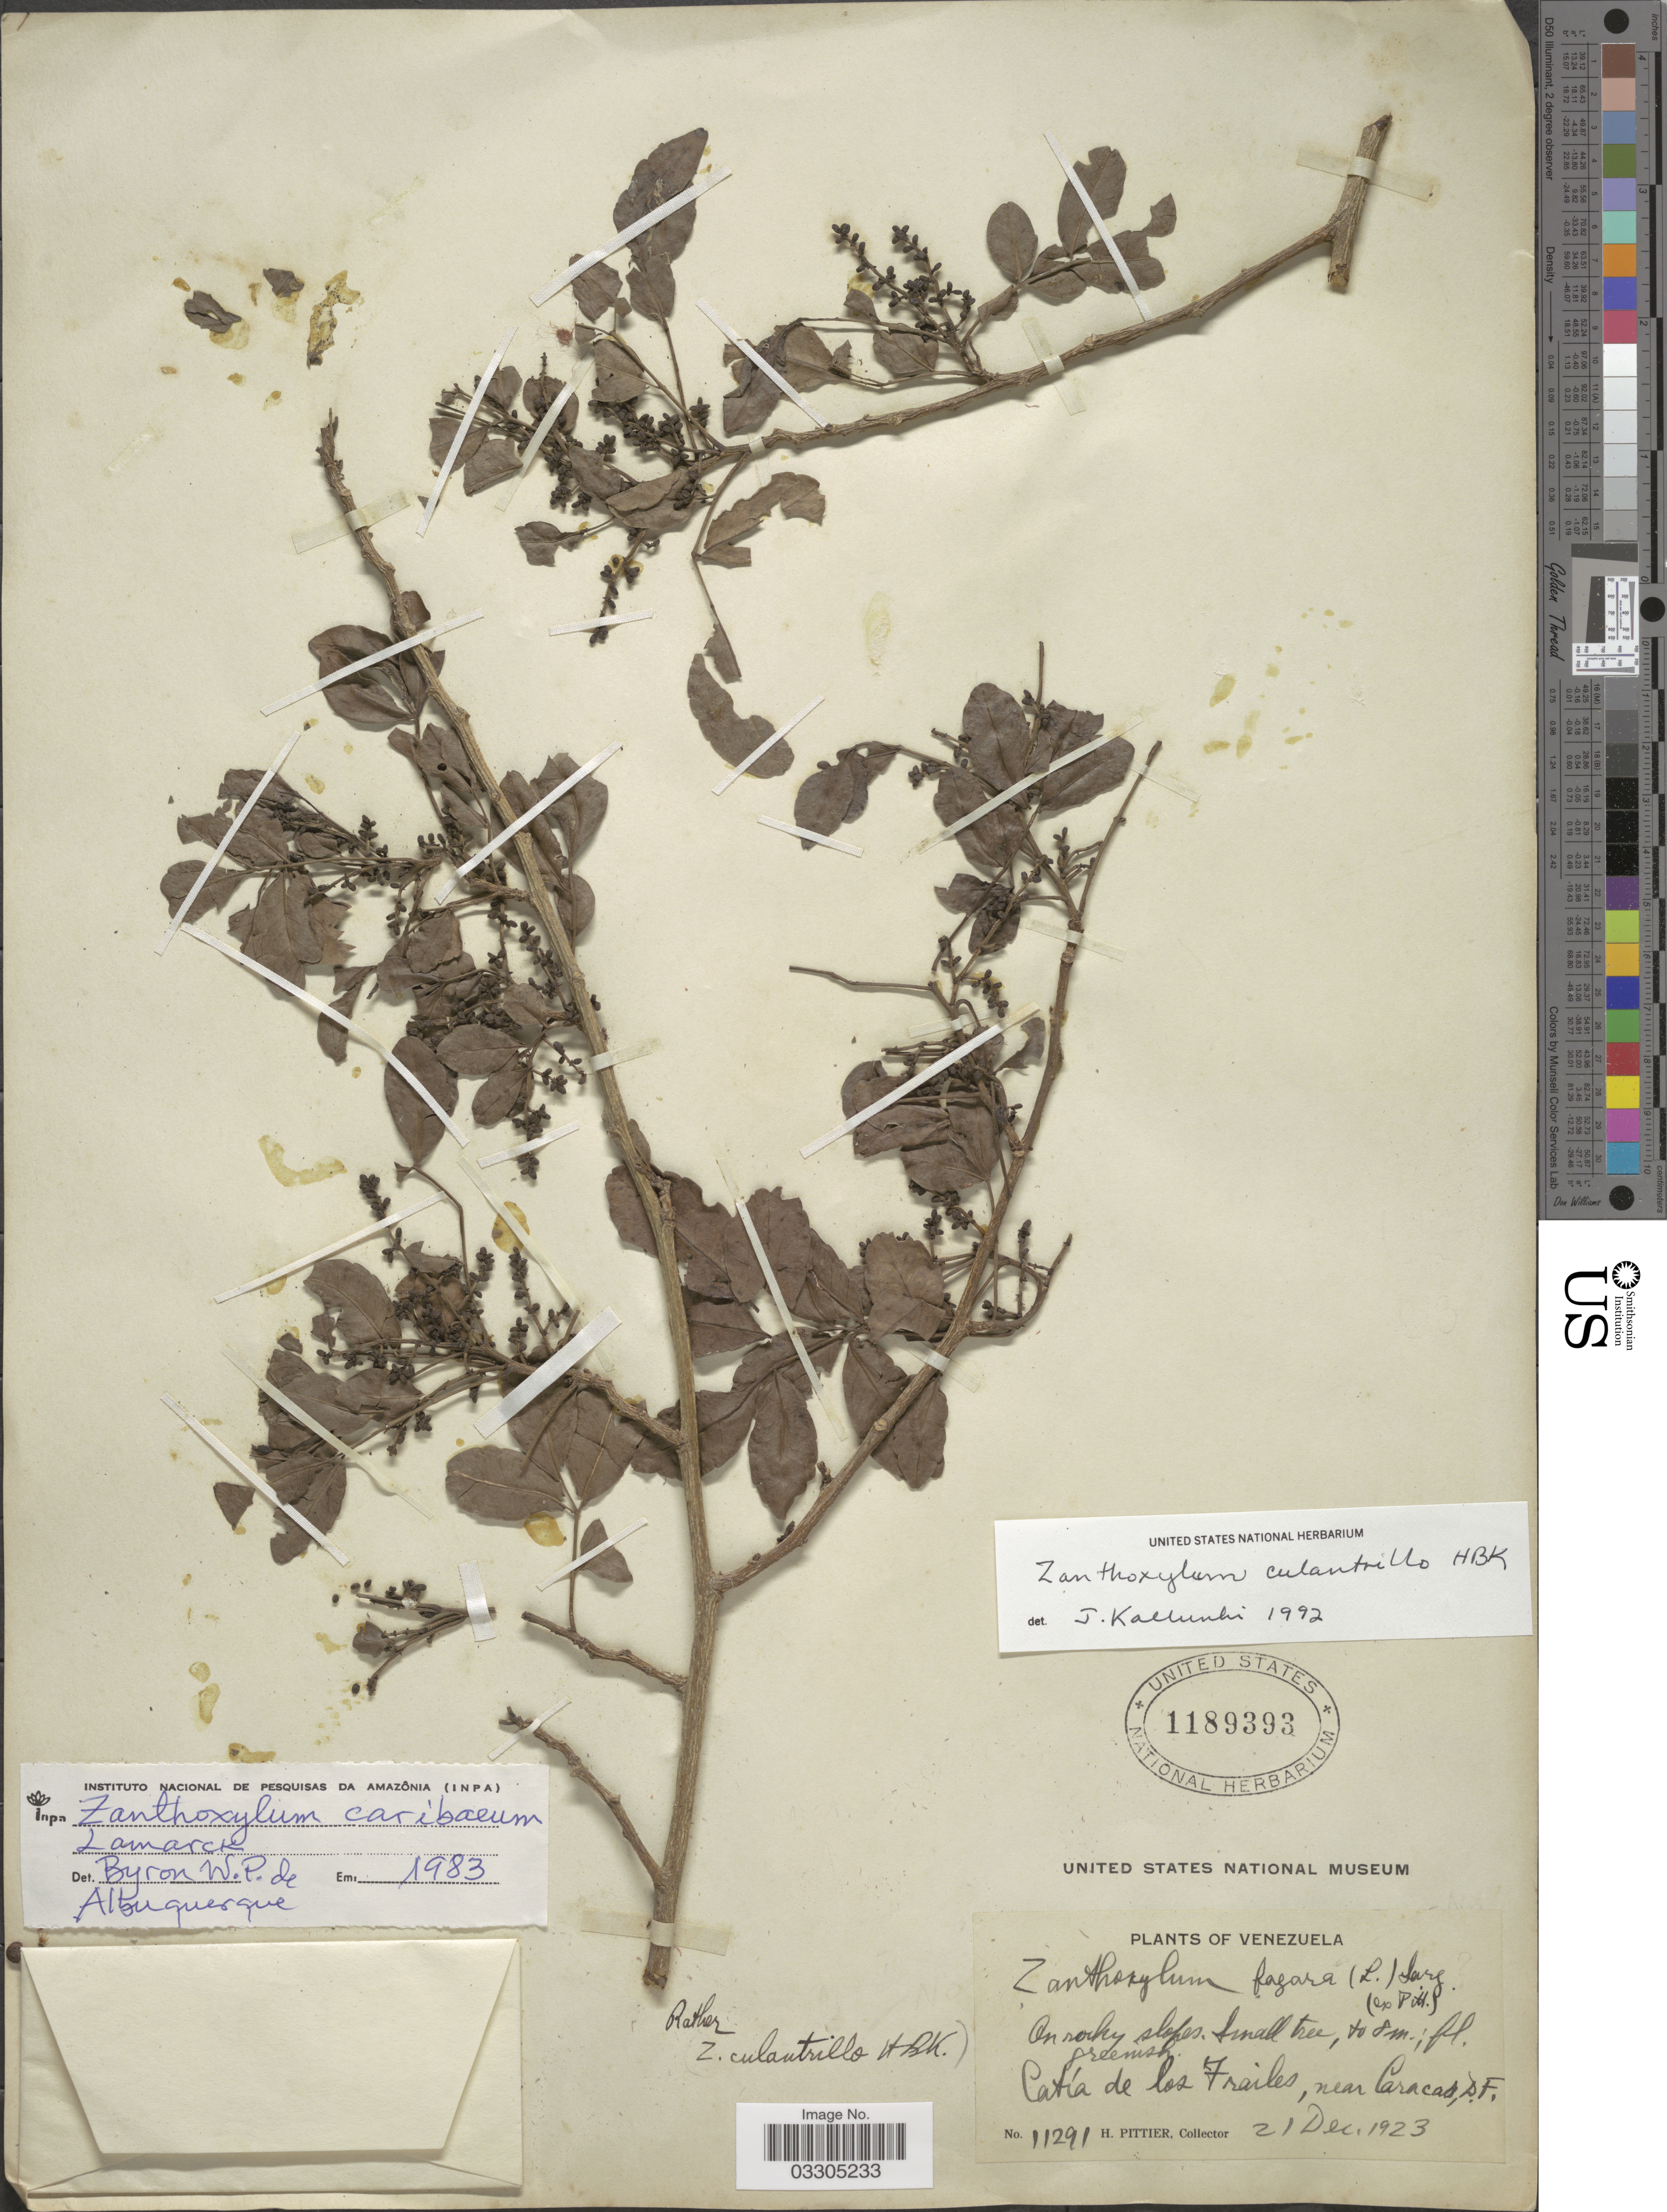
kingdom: Plantae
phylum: Tracheophyta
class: Magnoliopsida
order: Sapindales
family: Rutaceae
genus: Zanthoxylum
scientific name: Zanthoxylum culantrillo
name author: Kunth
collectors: H. F. Pittier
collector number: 11291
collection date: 1923-12-21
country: Venezuela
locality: Catía de los Frailes, near Caracas, D.F.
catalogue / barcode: US 1189393